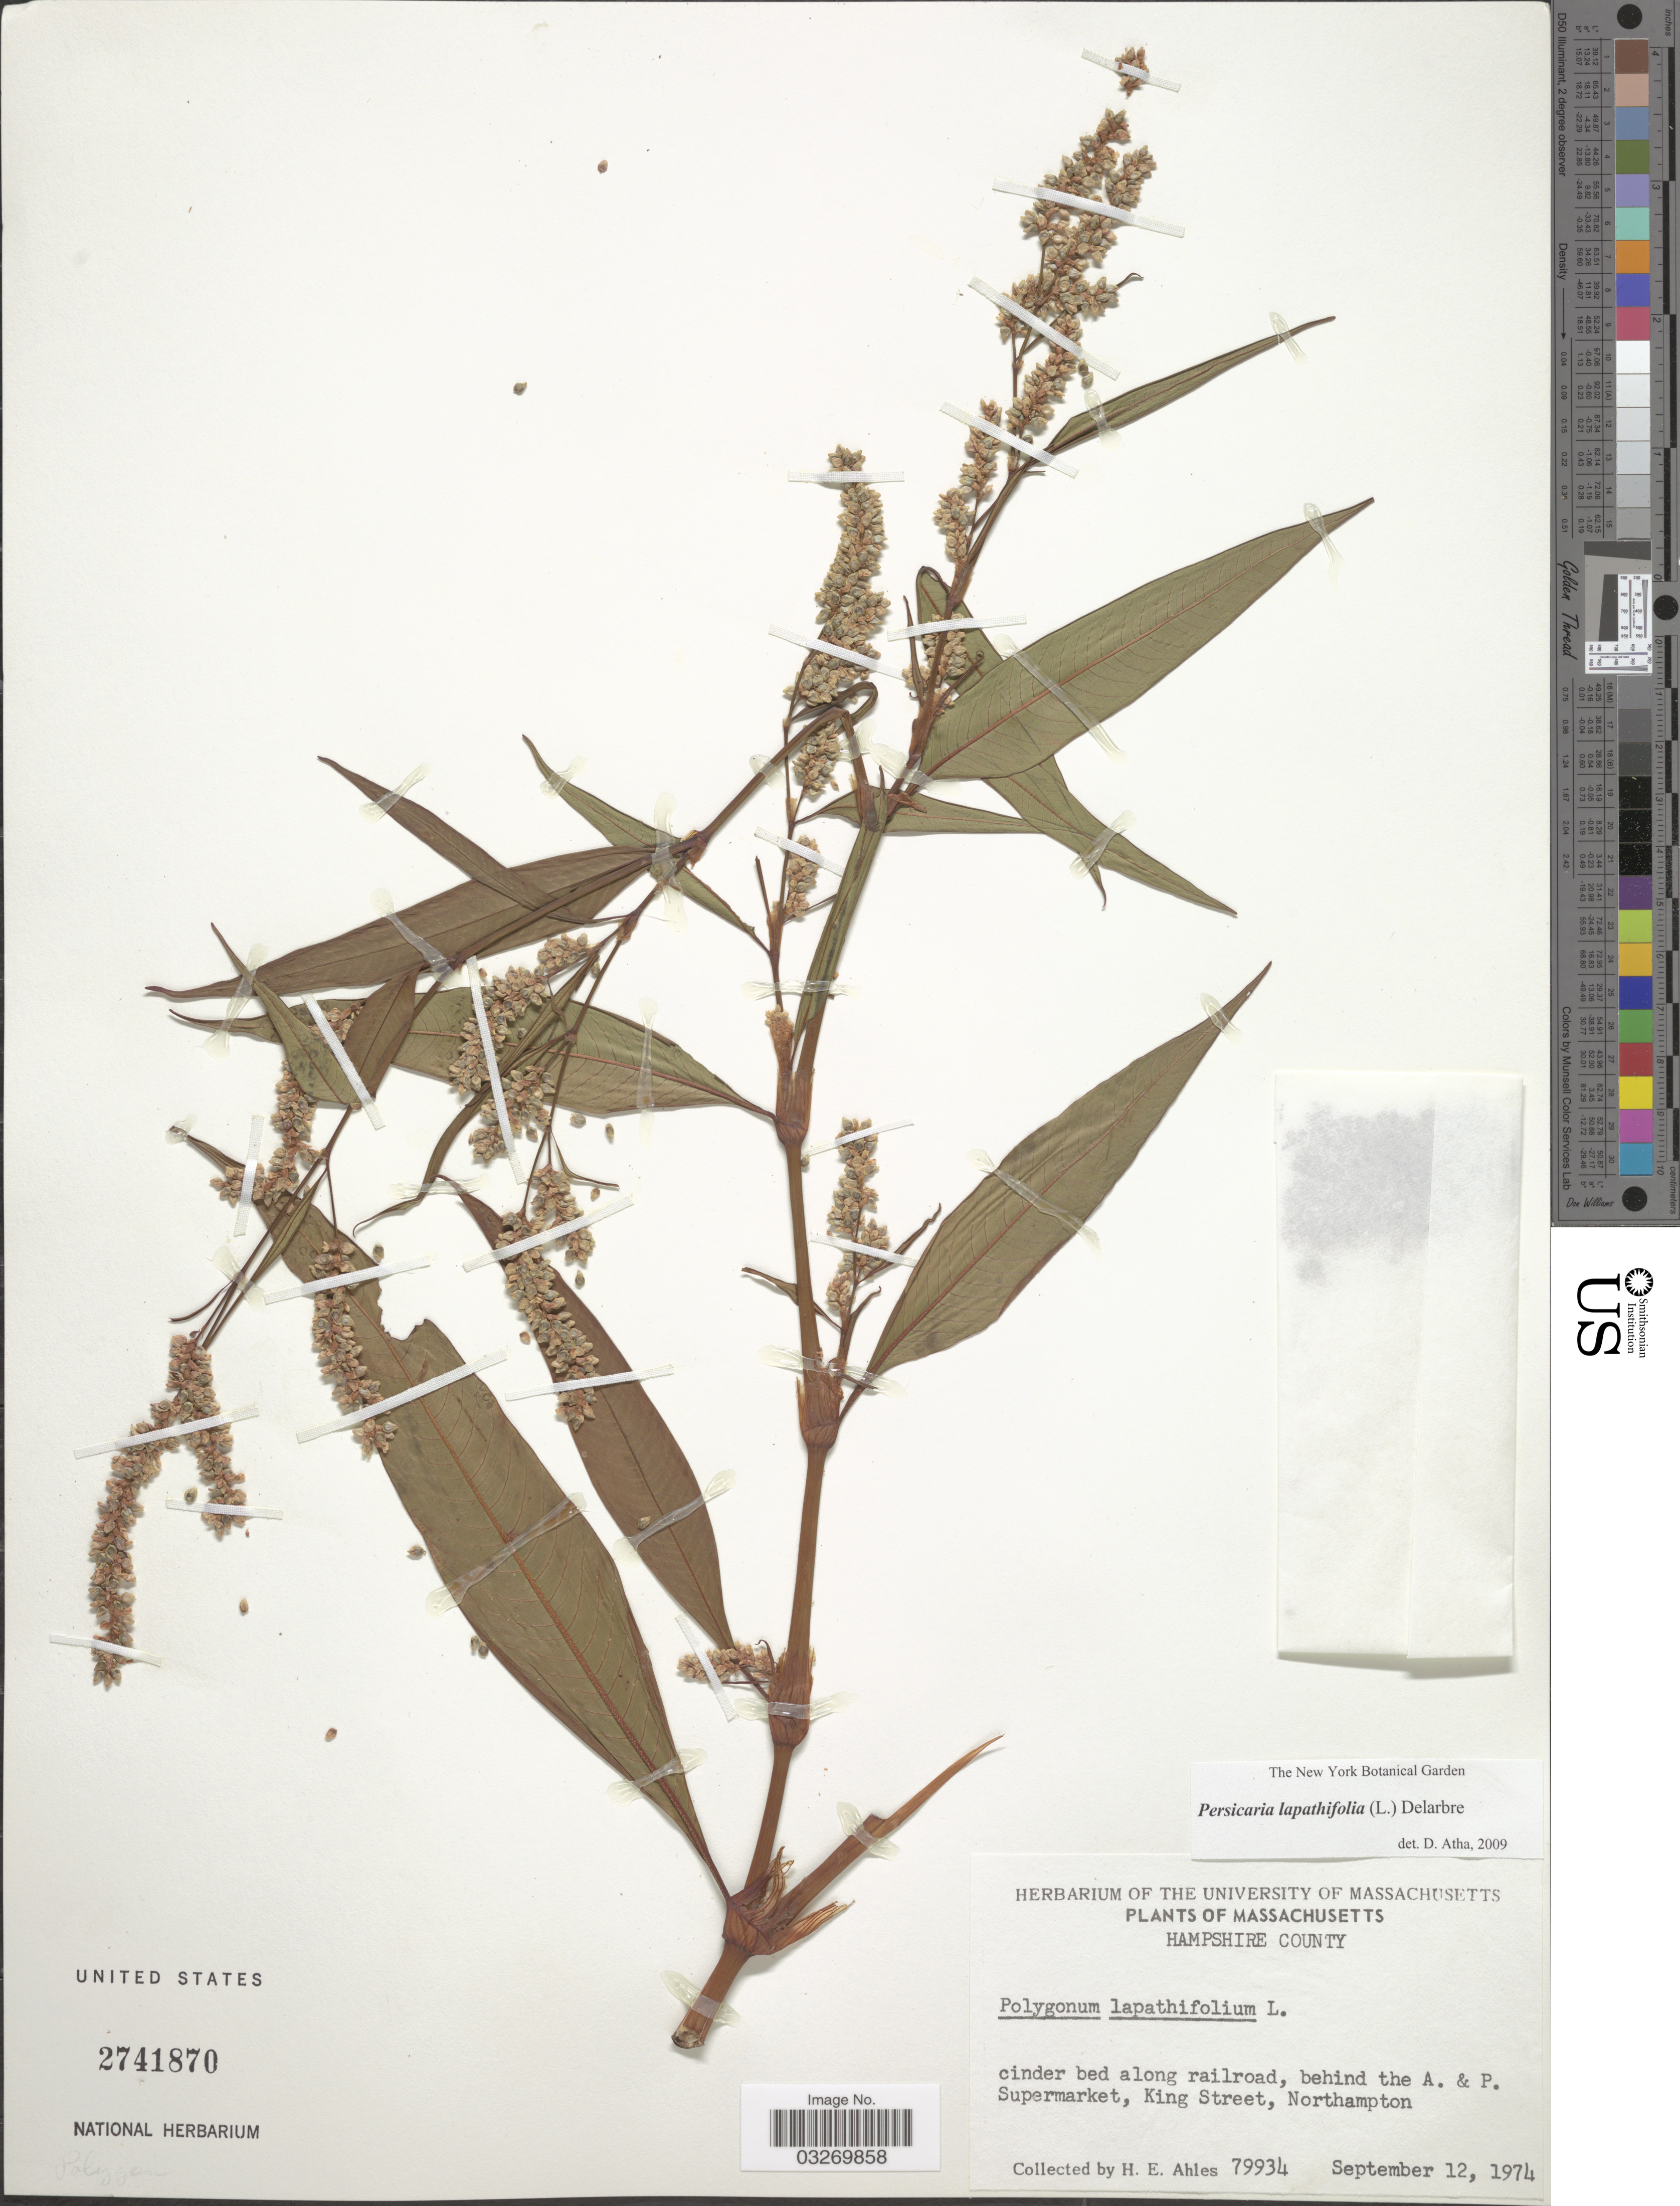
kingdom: Plantae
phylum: Tracheophyta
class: Magnoliopsida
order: Caryophyllales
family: Polygonaceae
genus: Persicaria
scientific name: Persicaria lapathifolia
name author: (L.) Delarbre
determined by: Atha, D. E.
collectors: H. E. Ahles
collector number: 79934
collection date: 1974-09-12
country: United States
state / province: Massachusetts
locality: Hampshire County. Cinder bed along railroad, behind the A. & P. Supermarket, King Street, Northampton.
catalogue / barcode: US 2741870